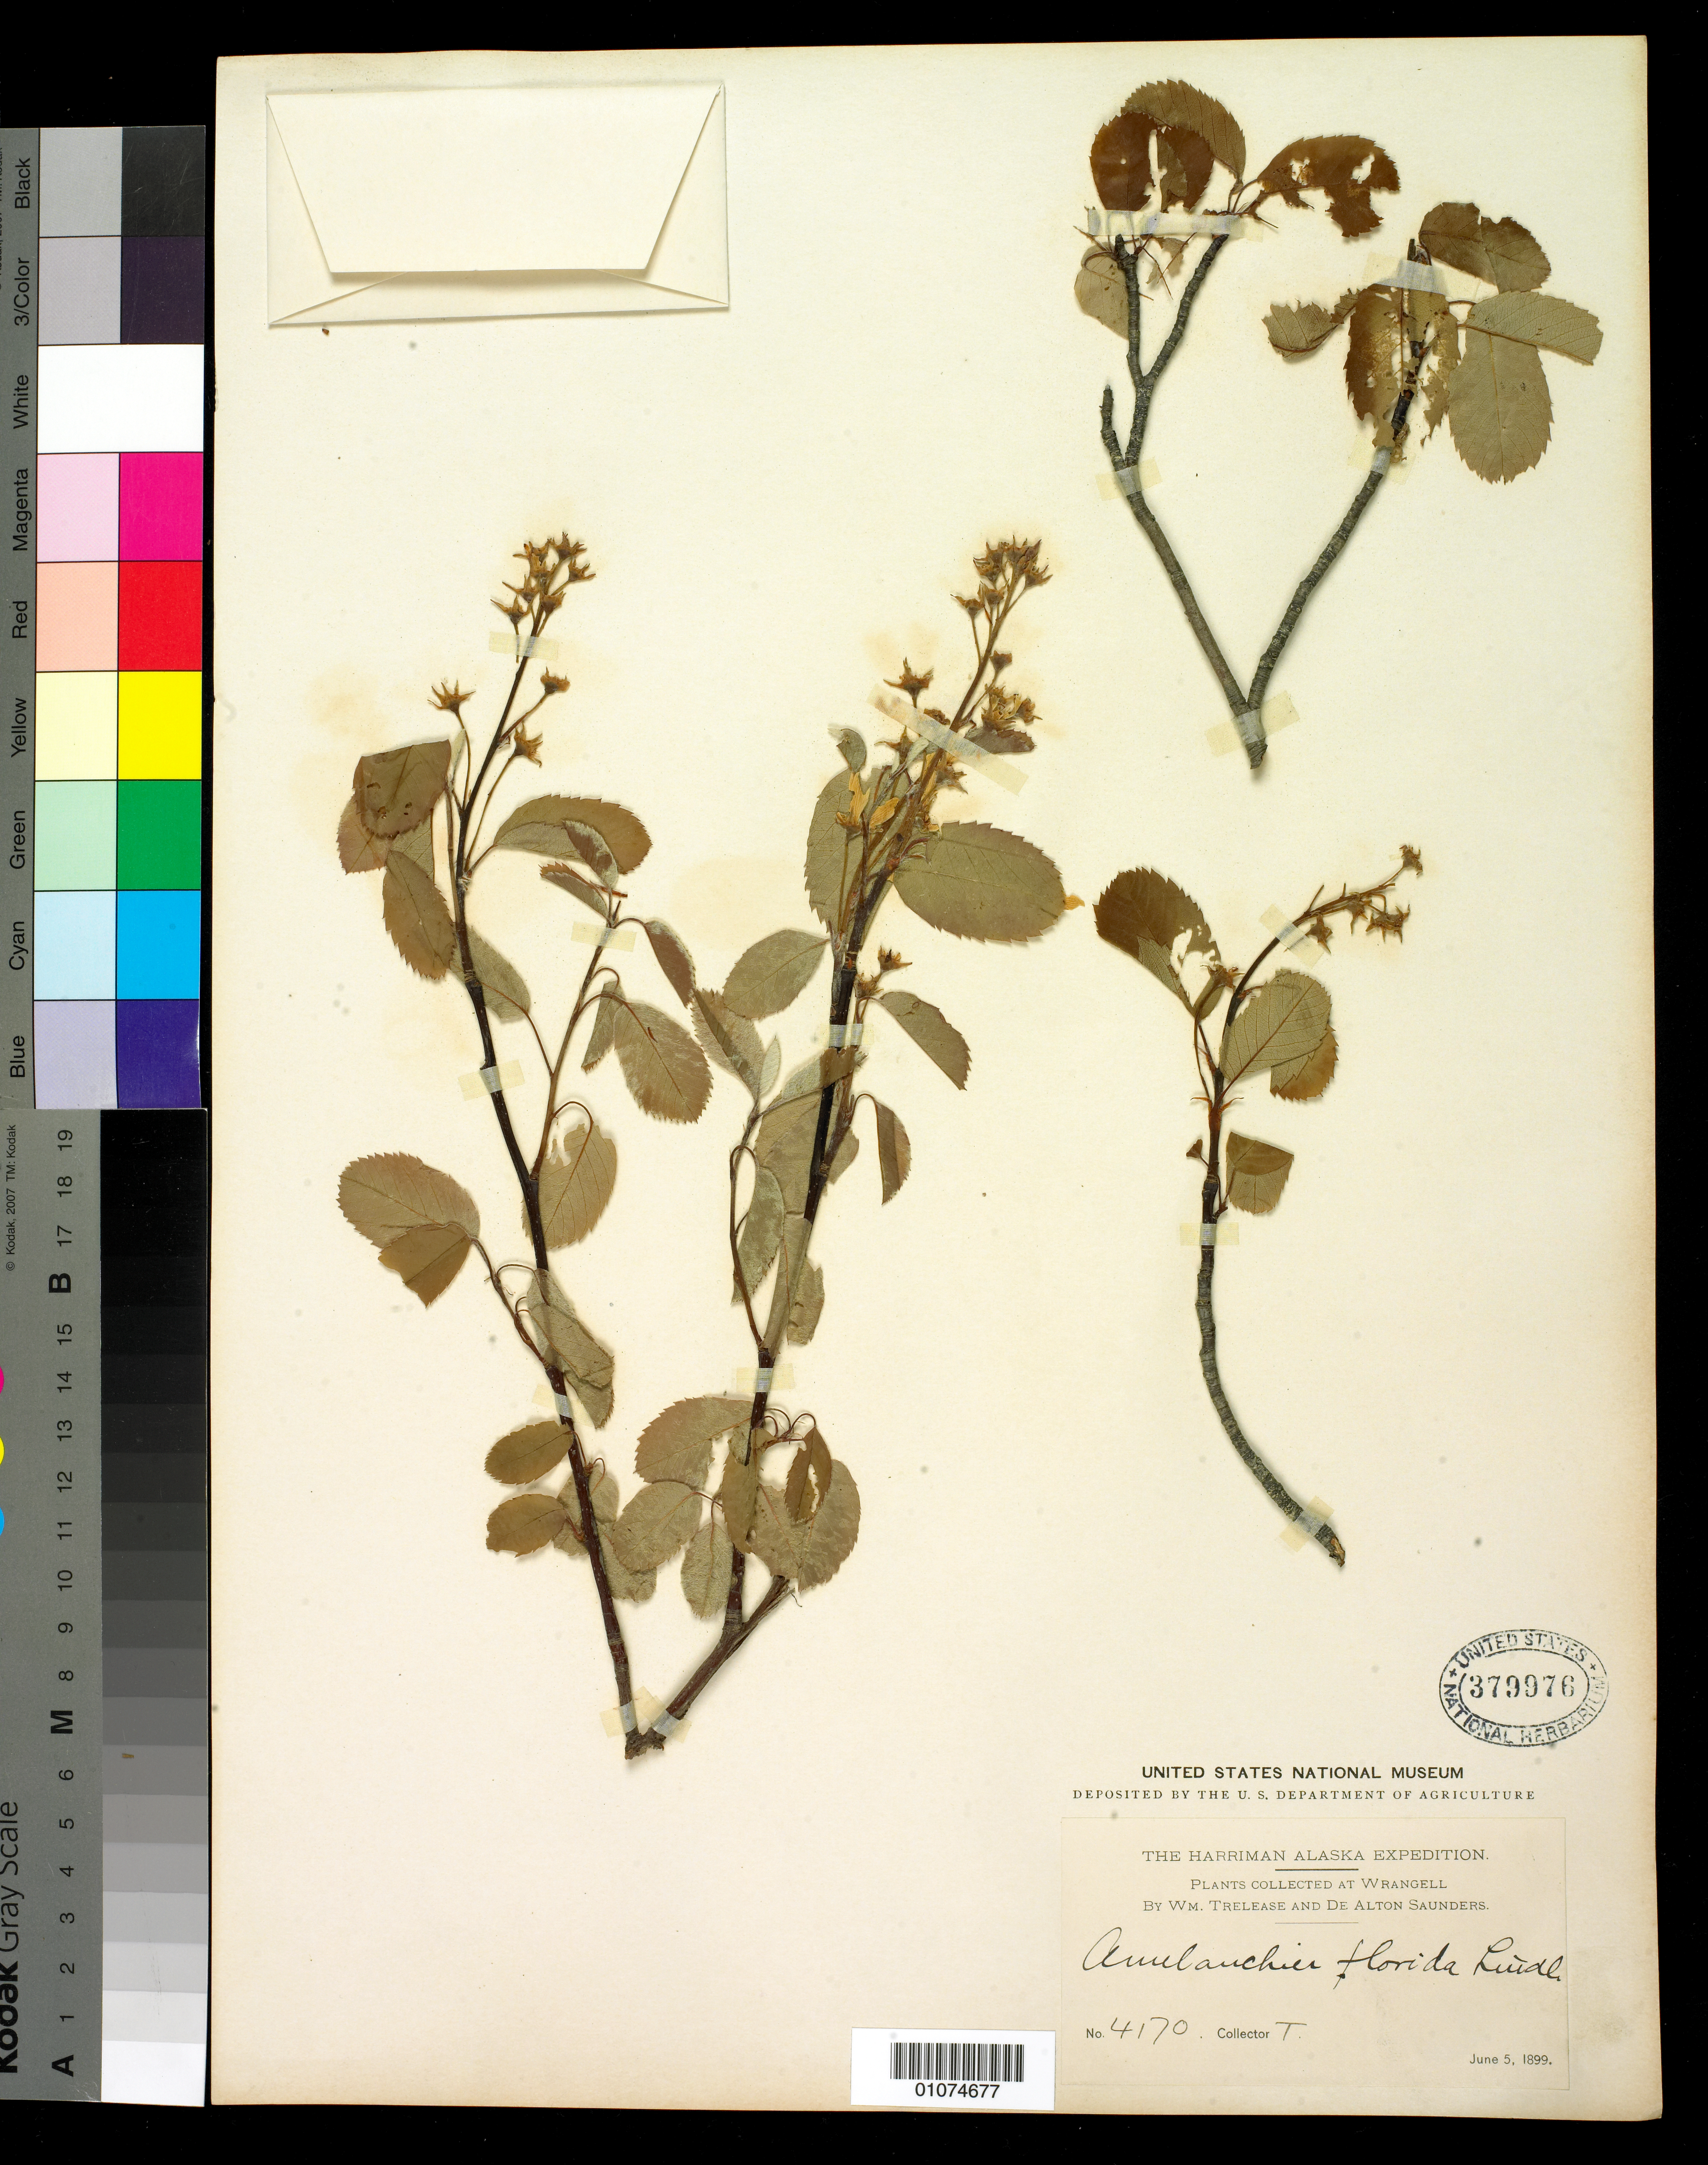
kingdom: Plantae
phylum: Tracheophyta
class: Magnoliopsida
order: Rosales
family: Rosaceae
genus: Amelanchier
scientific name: Amelanchier florida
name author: Lindl.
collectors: W. Trelease & D. A. Saunders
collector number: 4170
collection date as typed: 05 Jun 1899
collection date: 1899-06-05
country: United States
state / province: Alaska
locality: Wrangell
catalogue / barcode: US 379976